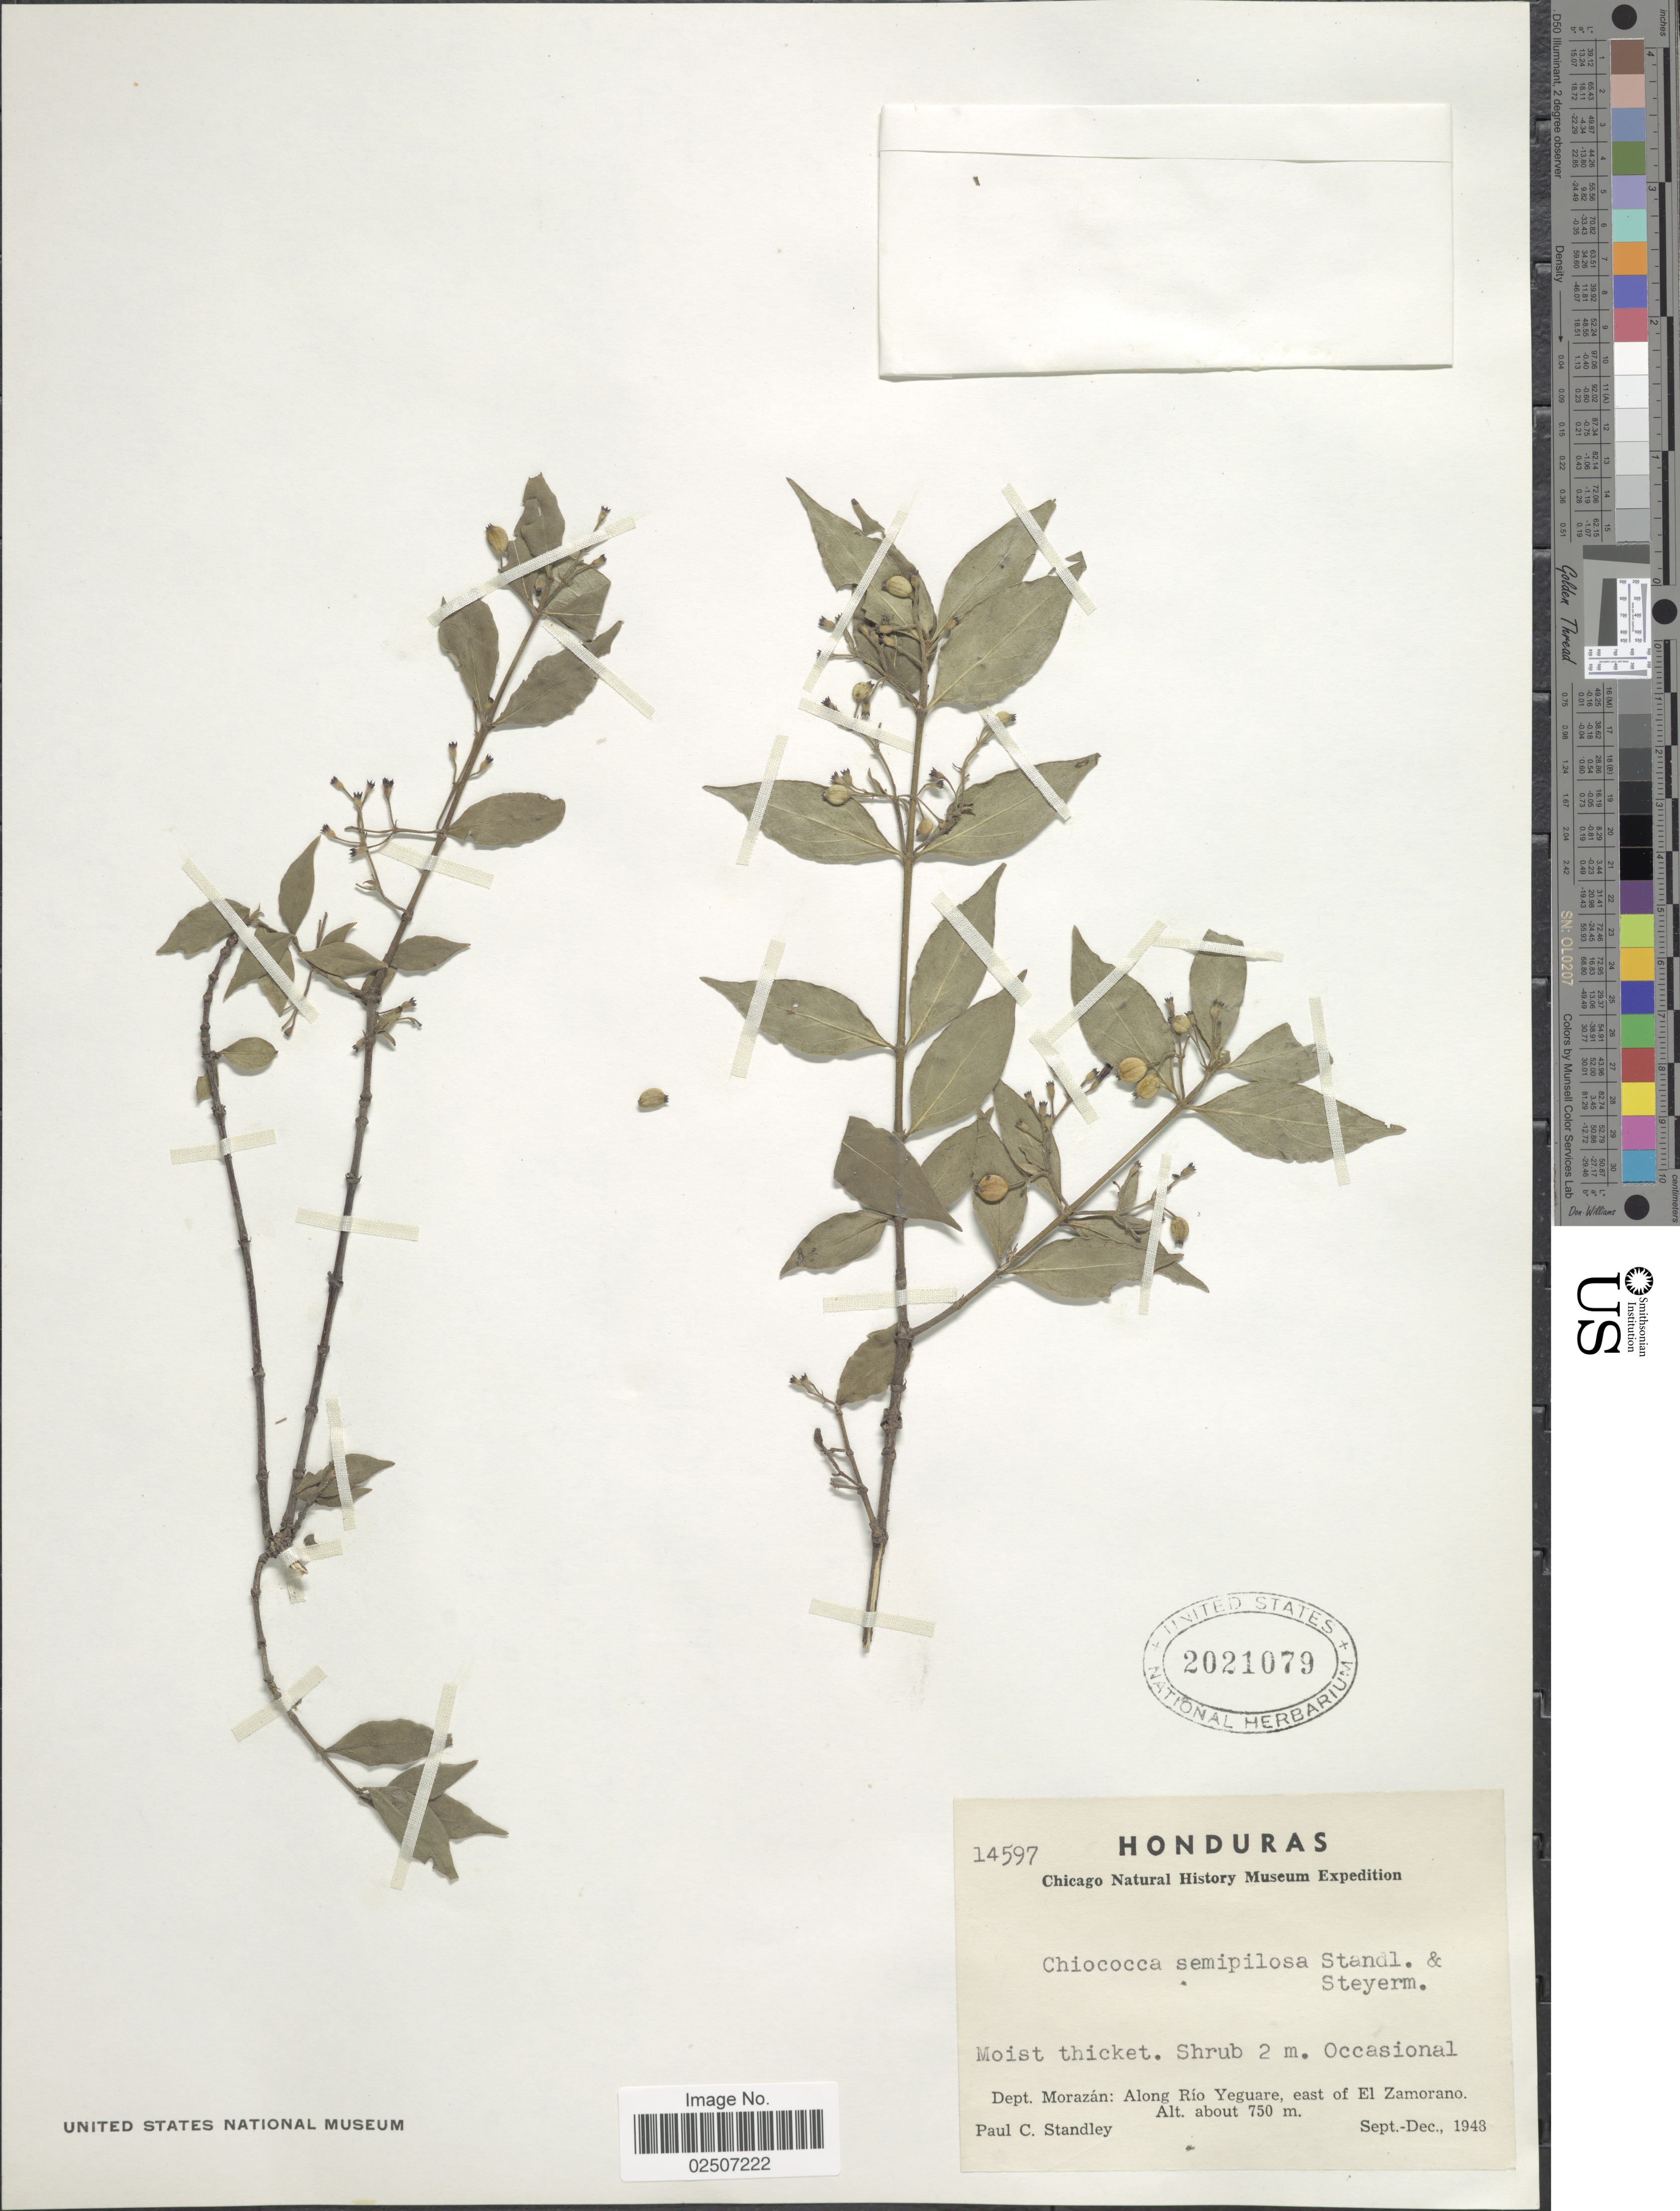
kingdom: Plantae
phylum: Tracheophyta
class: Magnoliopsida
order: Gentianales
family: Rubiaceae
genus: Chiococca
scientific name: Chiococca semipilosa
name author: Standl. & Steyerm.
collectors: P. C. Standley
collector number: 14597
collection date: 1948-09/1948-12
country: Honduras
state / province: Fco. Morazán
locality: Dept. Morazan: Along Rio Yeguare, east of El Zamorano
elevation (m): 750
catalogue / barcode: US 2021079